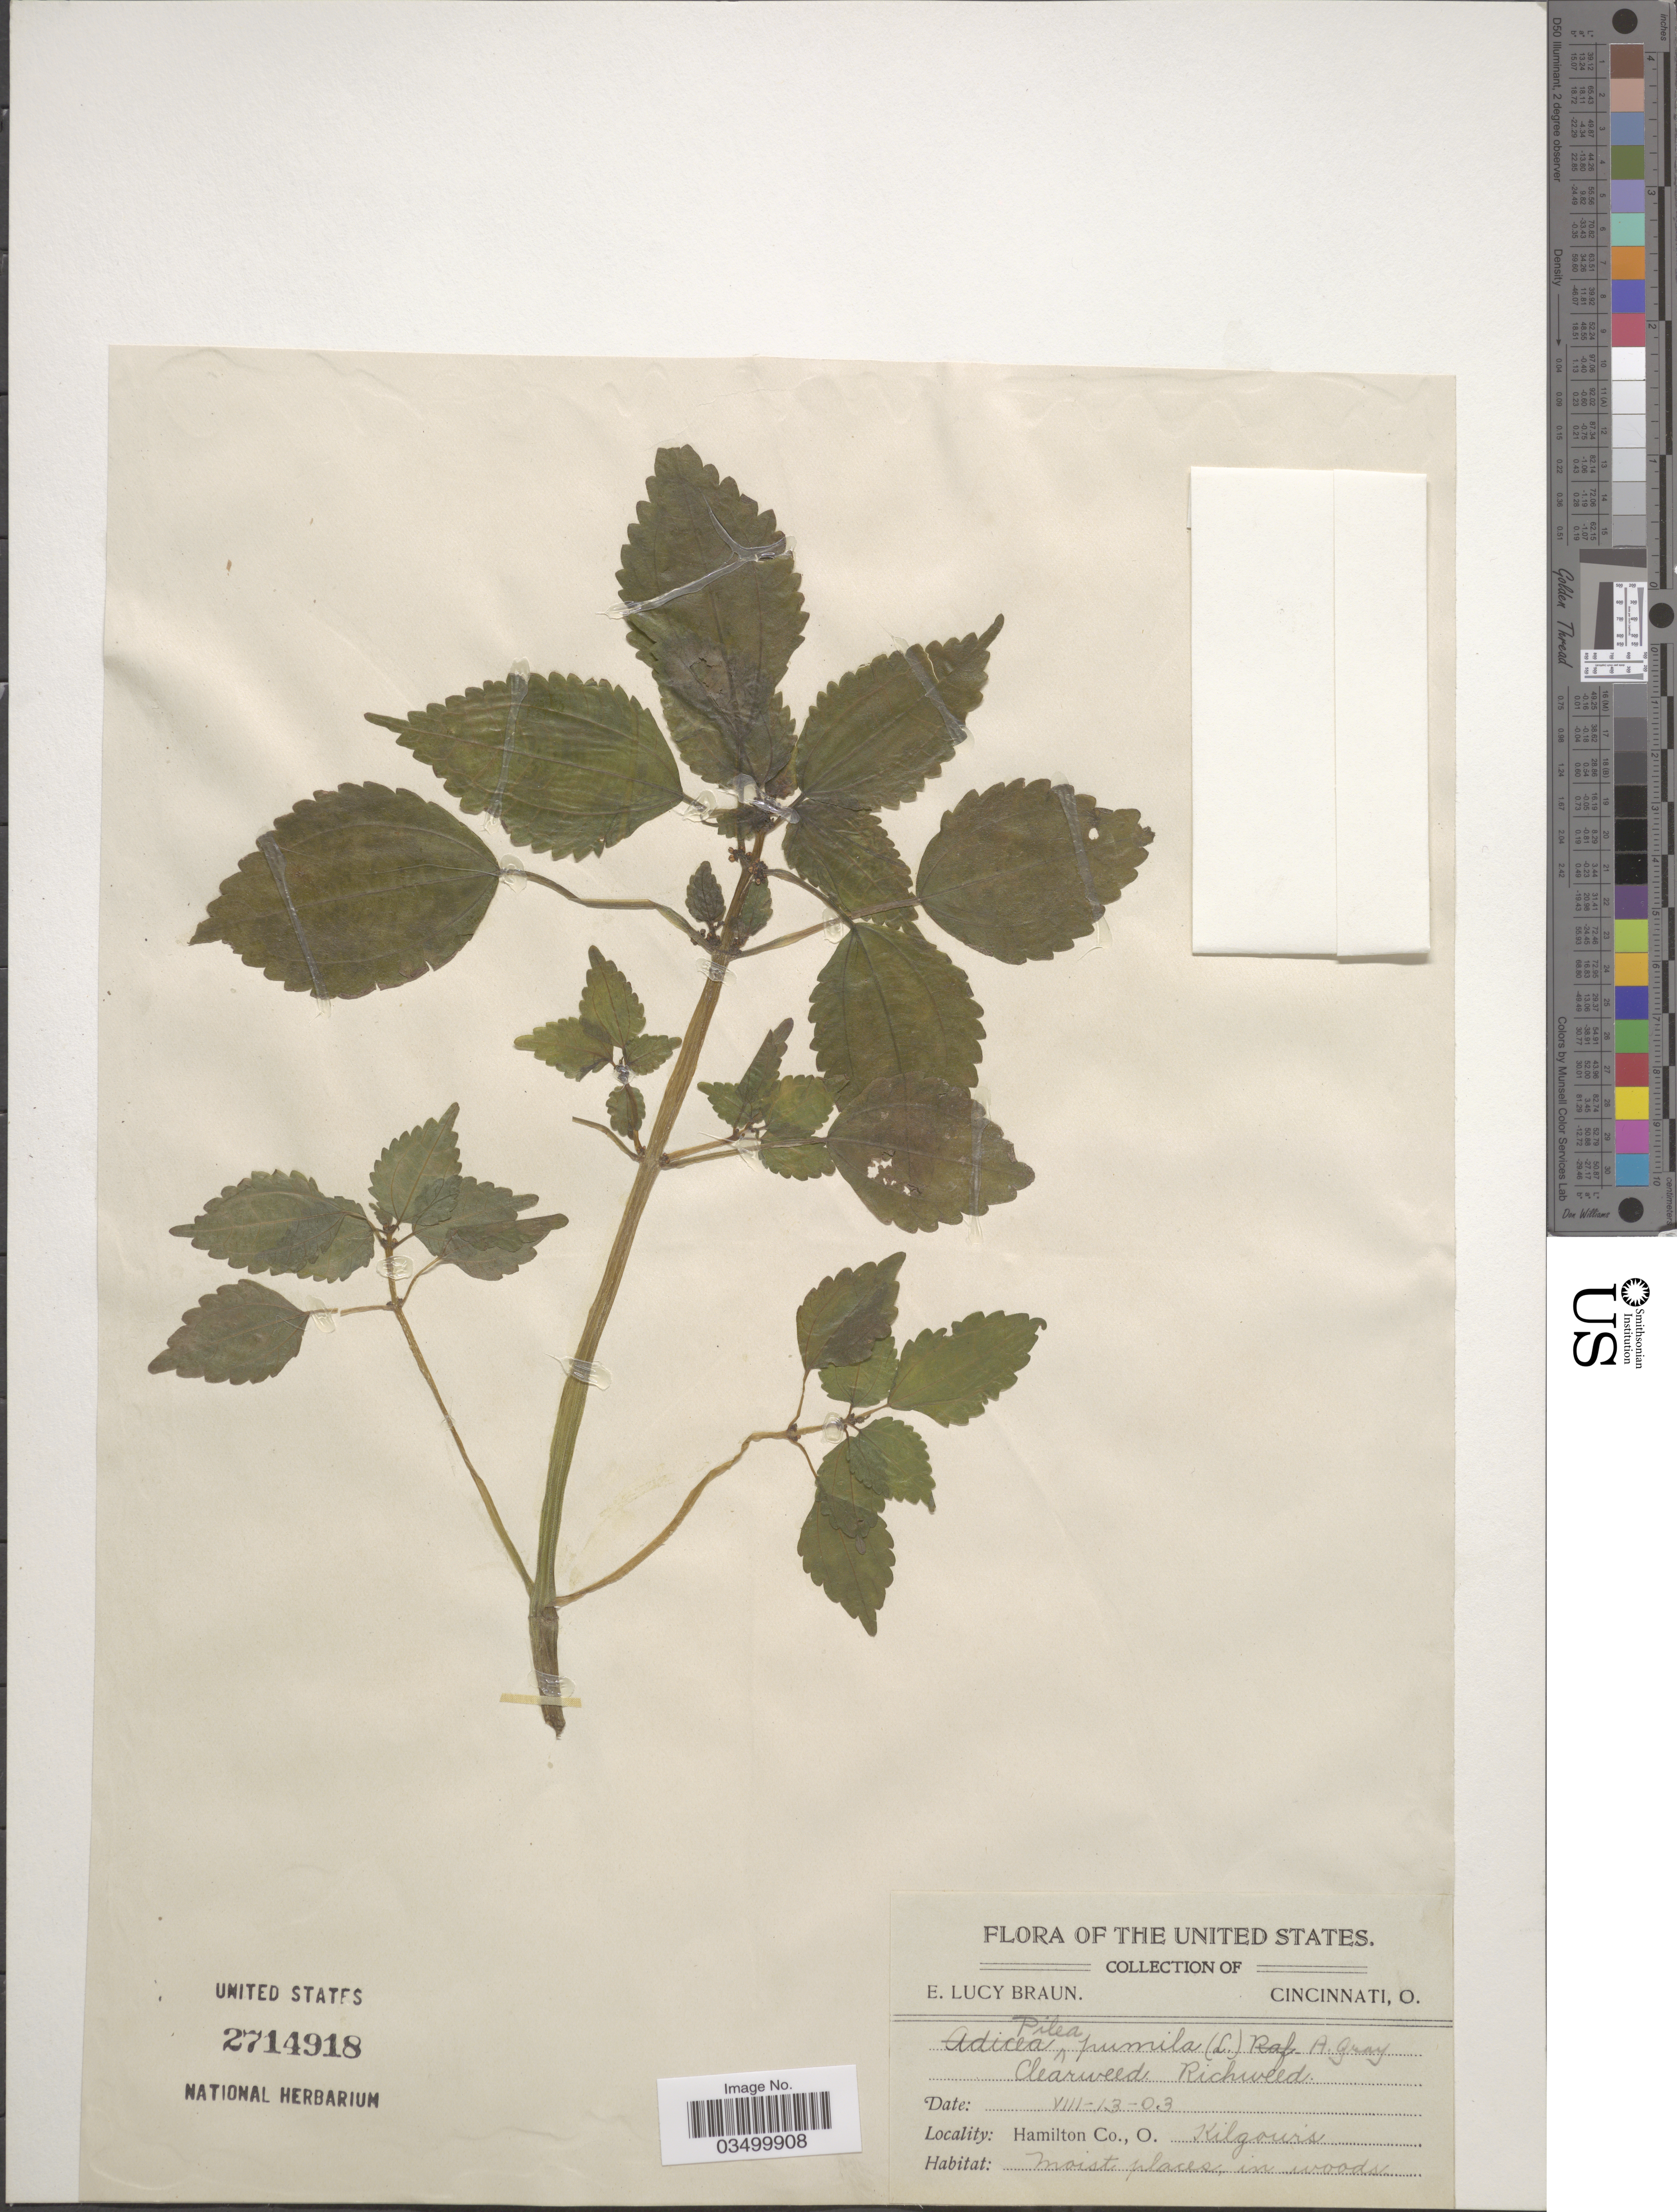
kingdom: Plantae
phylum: Tracheophyta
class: Magnoliopsida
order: Rosales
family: Urticaceae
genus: Pilea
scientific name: Pilea pumila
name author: (L.) A. Gray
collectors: E. L. Braun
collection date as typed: Transcribed d/m/y: 13/8/3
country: United States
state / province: Ohio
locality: Hamilton Co. Kilgours.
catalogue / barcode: US 2714918